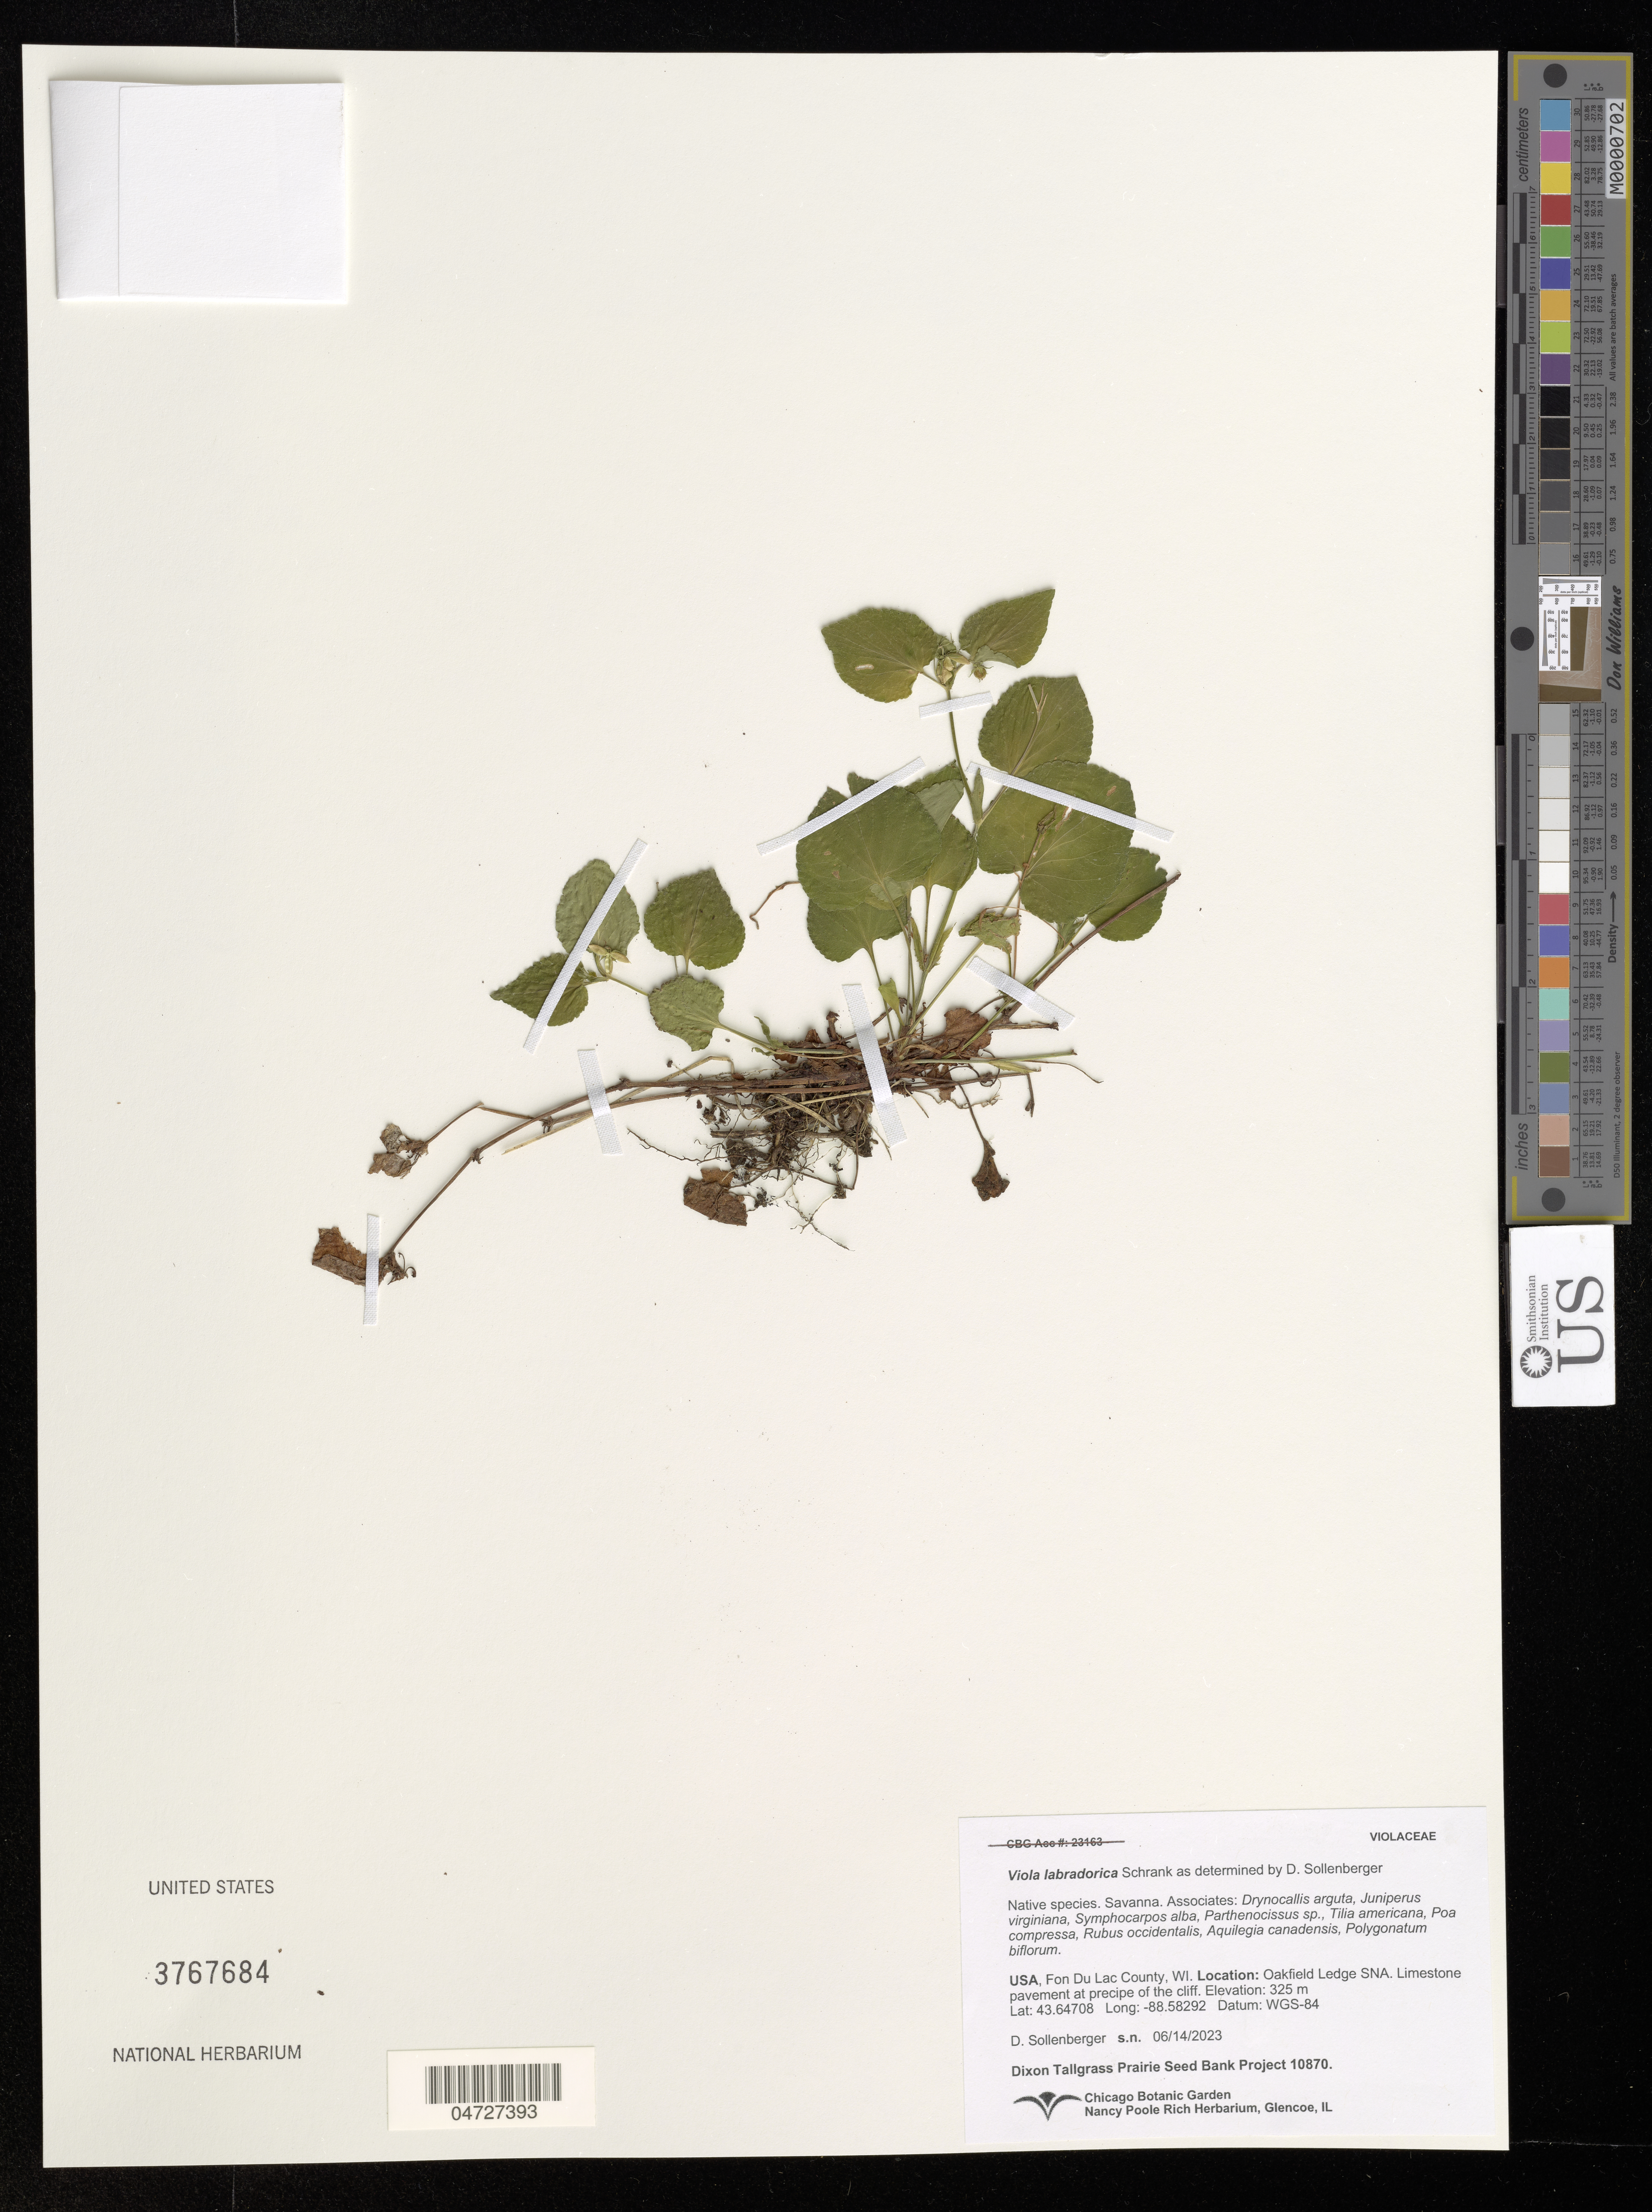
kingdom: Plantae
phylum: Tracheophyta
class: Magnoliopsida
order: Malpighiales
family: Violaceae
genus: Viola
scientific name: Viola labradorica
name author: Schrank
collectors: D. Sollenberger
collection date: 2023-06-14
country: United States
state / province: Wisconsin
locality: Fon Du Lac County. Oakfield Ledge SNA. Limestone pavement at precipe of the cliff.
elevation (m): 325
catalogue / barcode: US 3767684